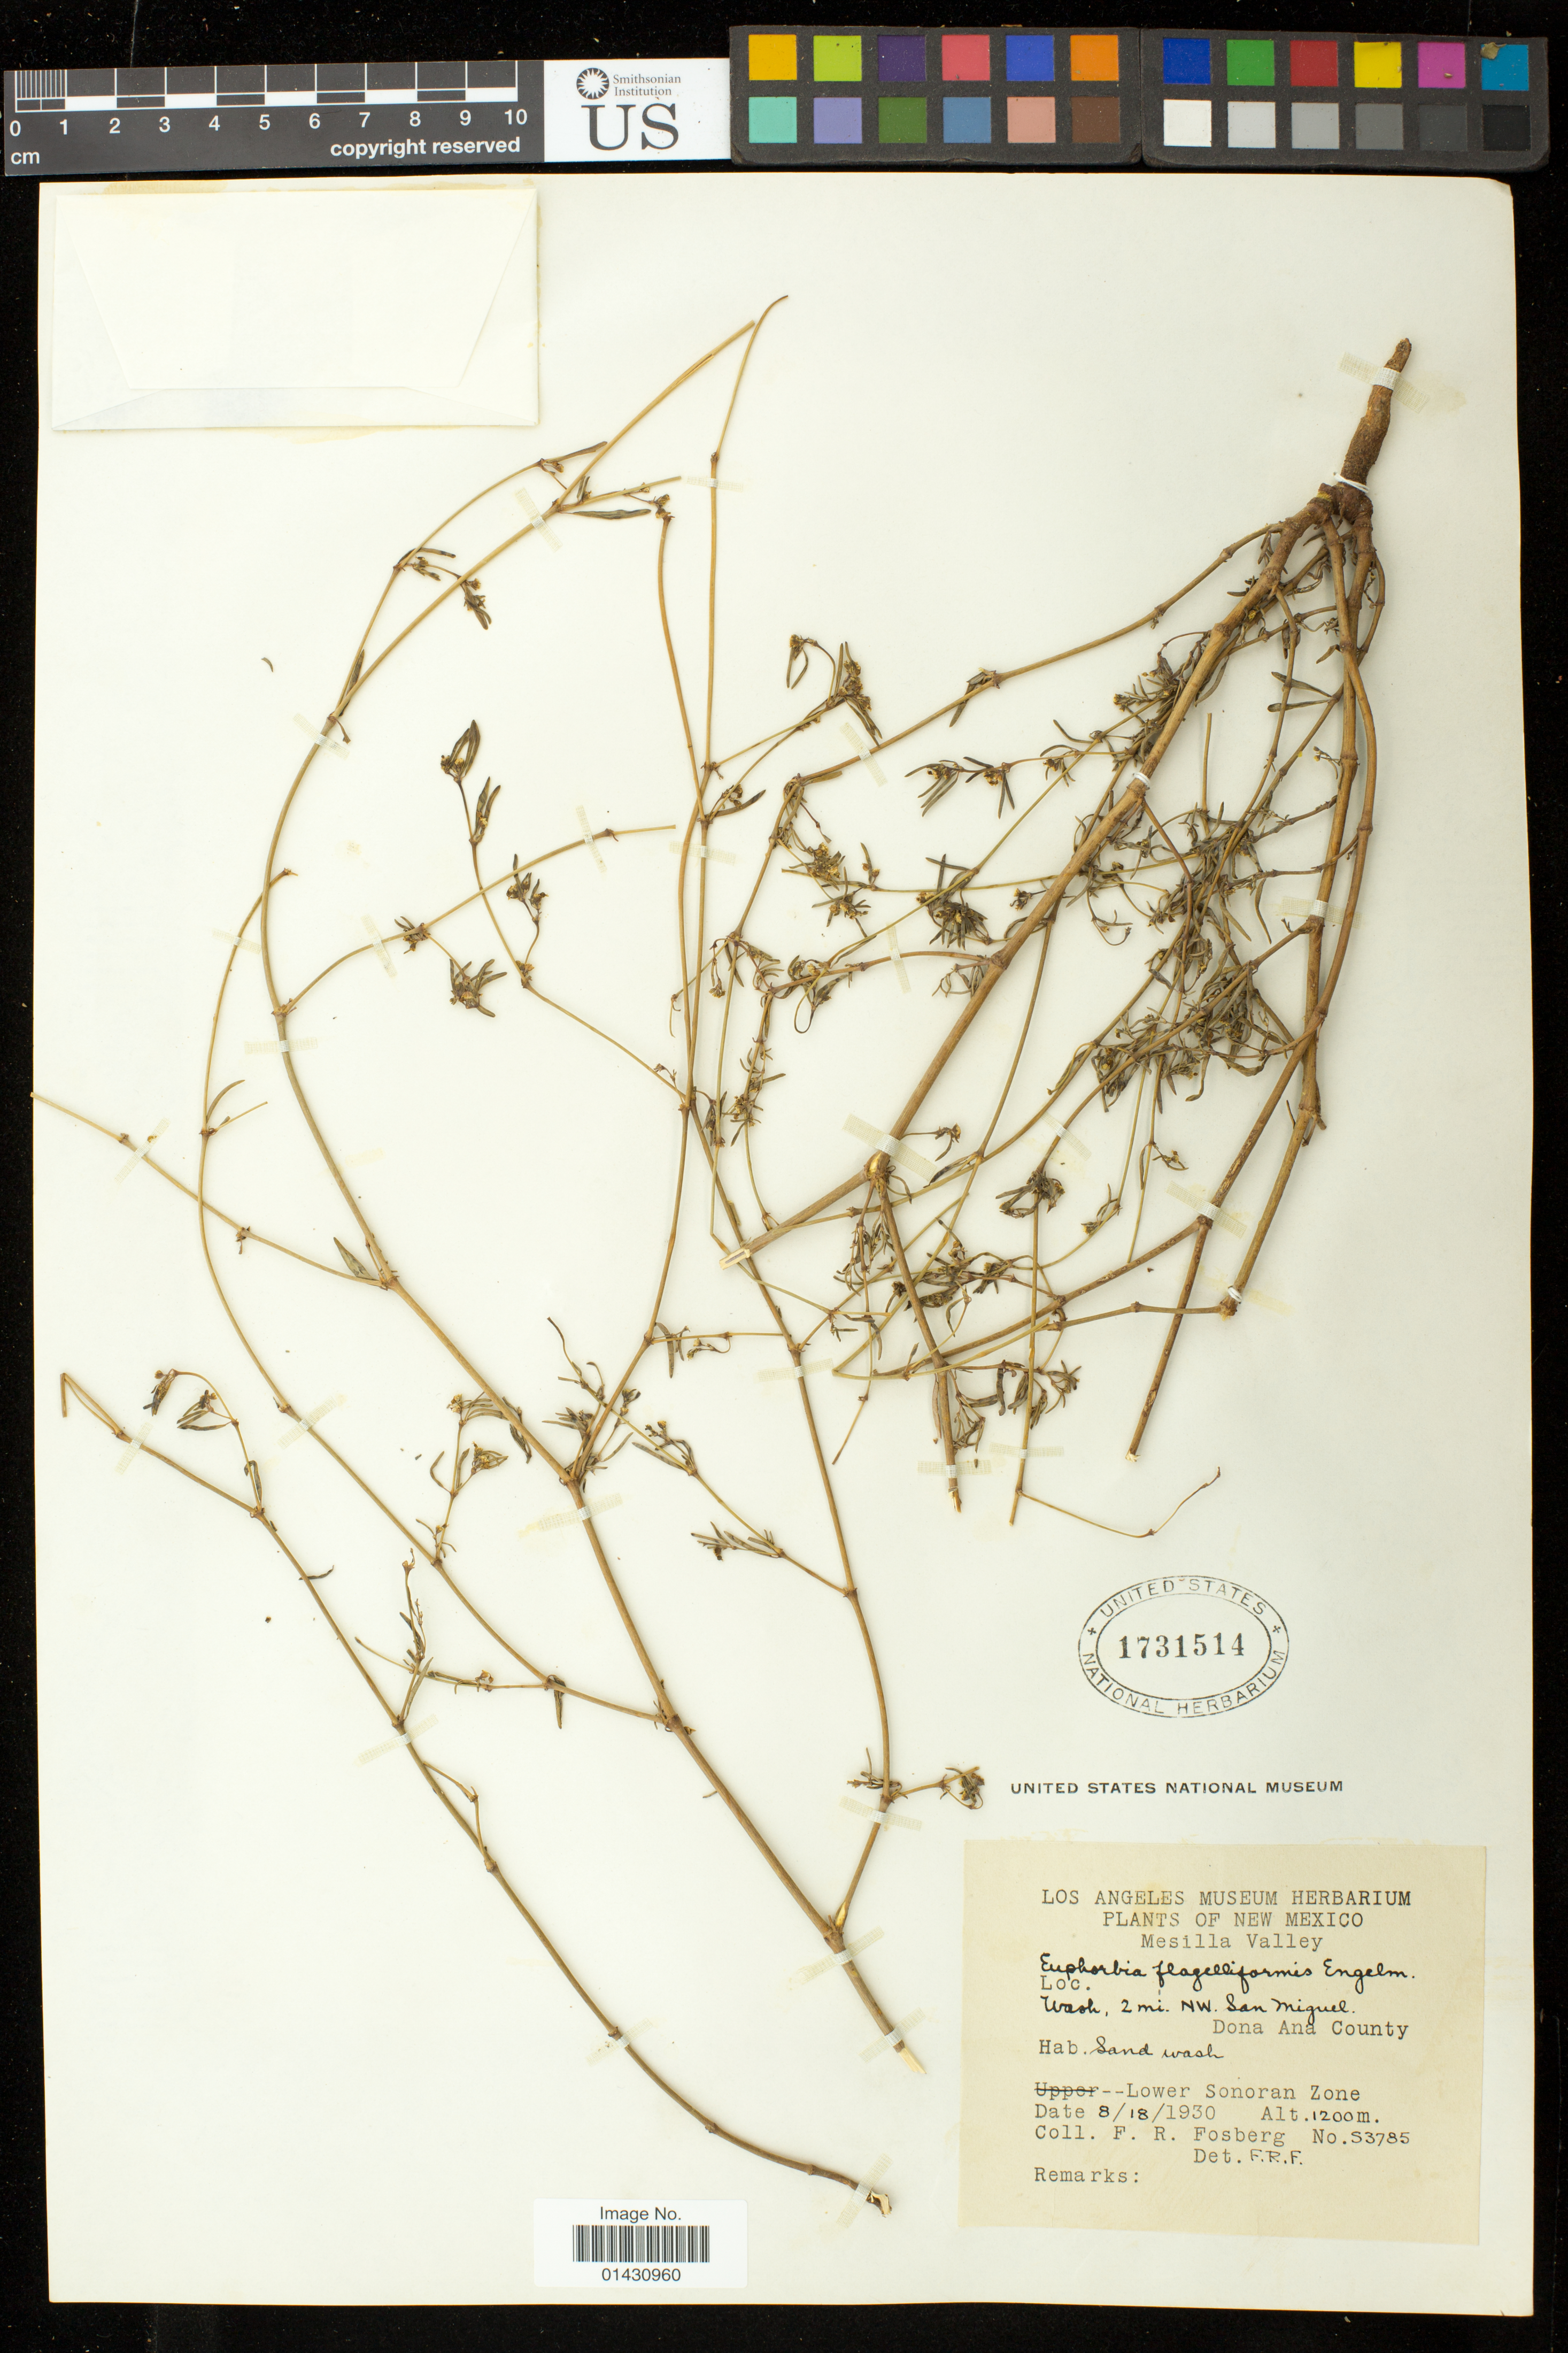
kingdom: Plantae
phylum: Tracheophyta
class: Magnoliopsida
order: Malpighiales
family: Euphorbiaceae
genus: Euphorbia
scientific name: Euphorbia parryi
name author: Engelm.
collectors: F. R. Fosberg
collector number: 53785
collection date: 1930-08-18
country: United States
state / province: New Mexico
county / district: Dona Ana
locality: Mesilla Valley. 2 mi. NW, San Miguel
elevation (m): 1200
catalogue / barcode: US 1731514